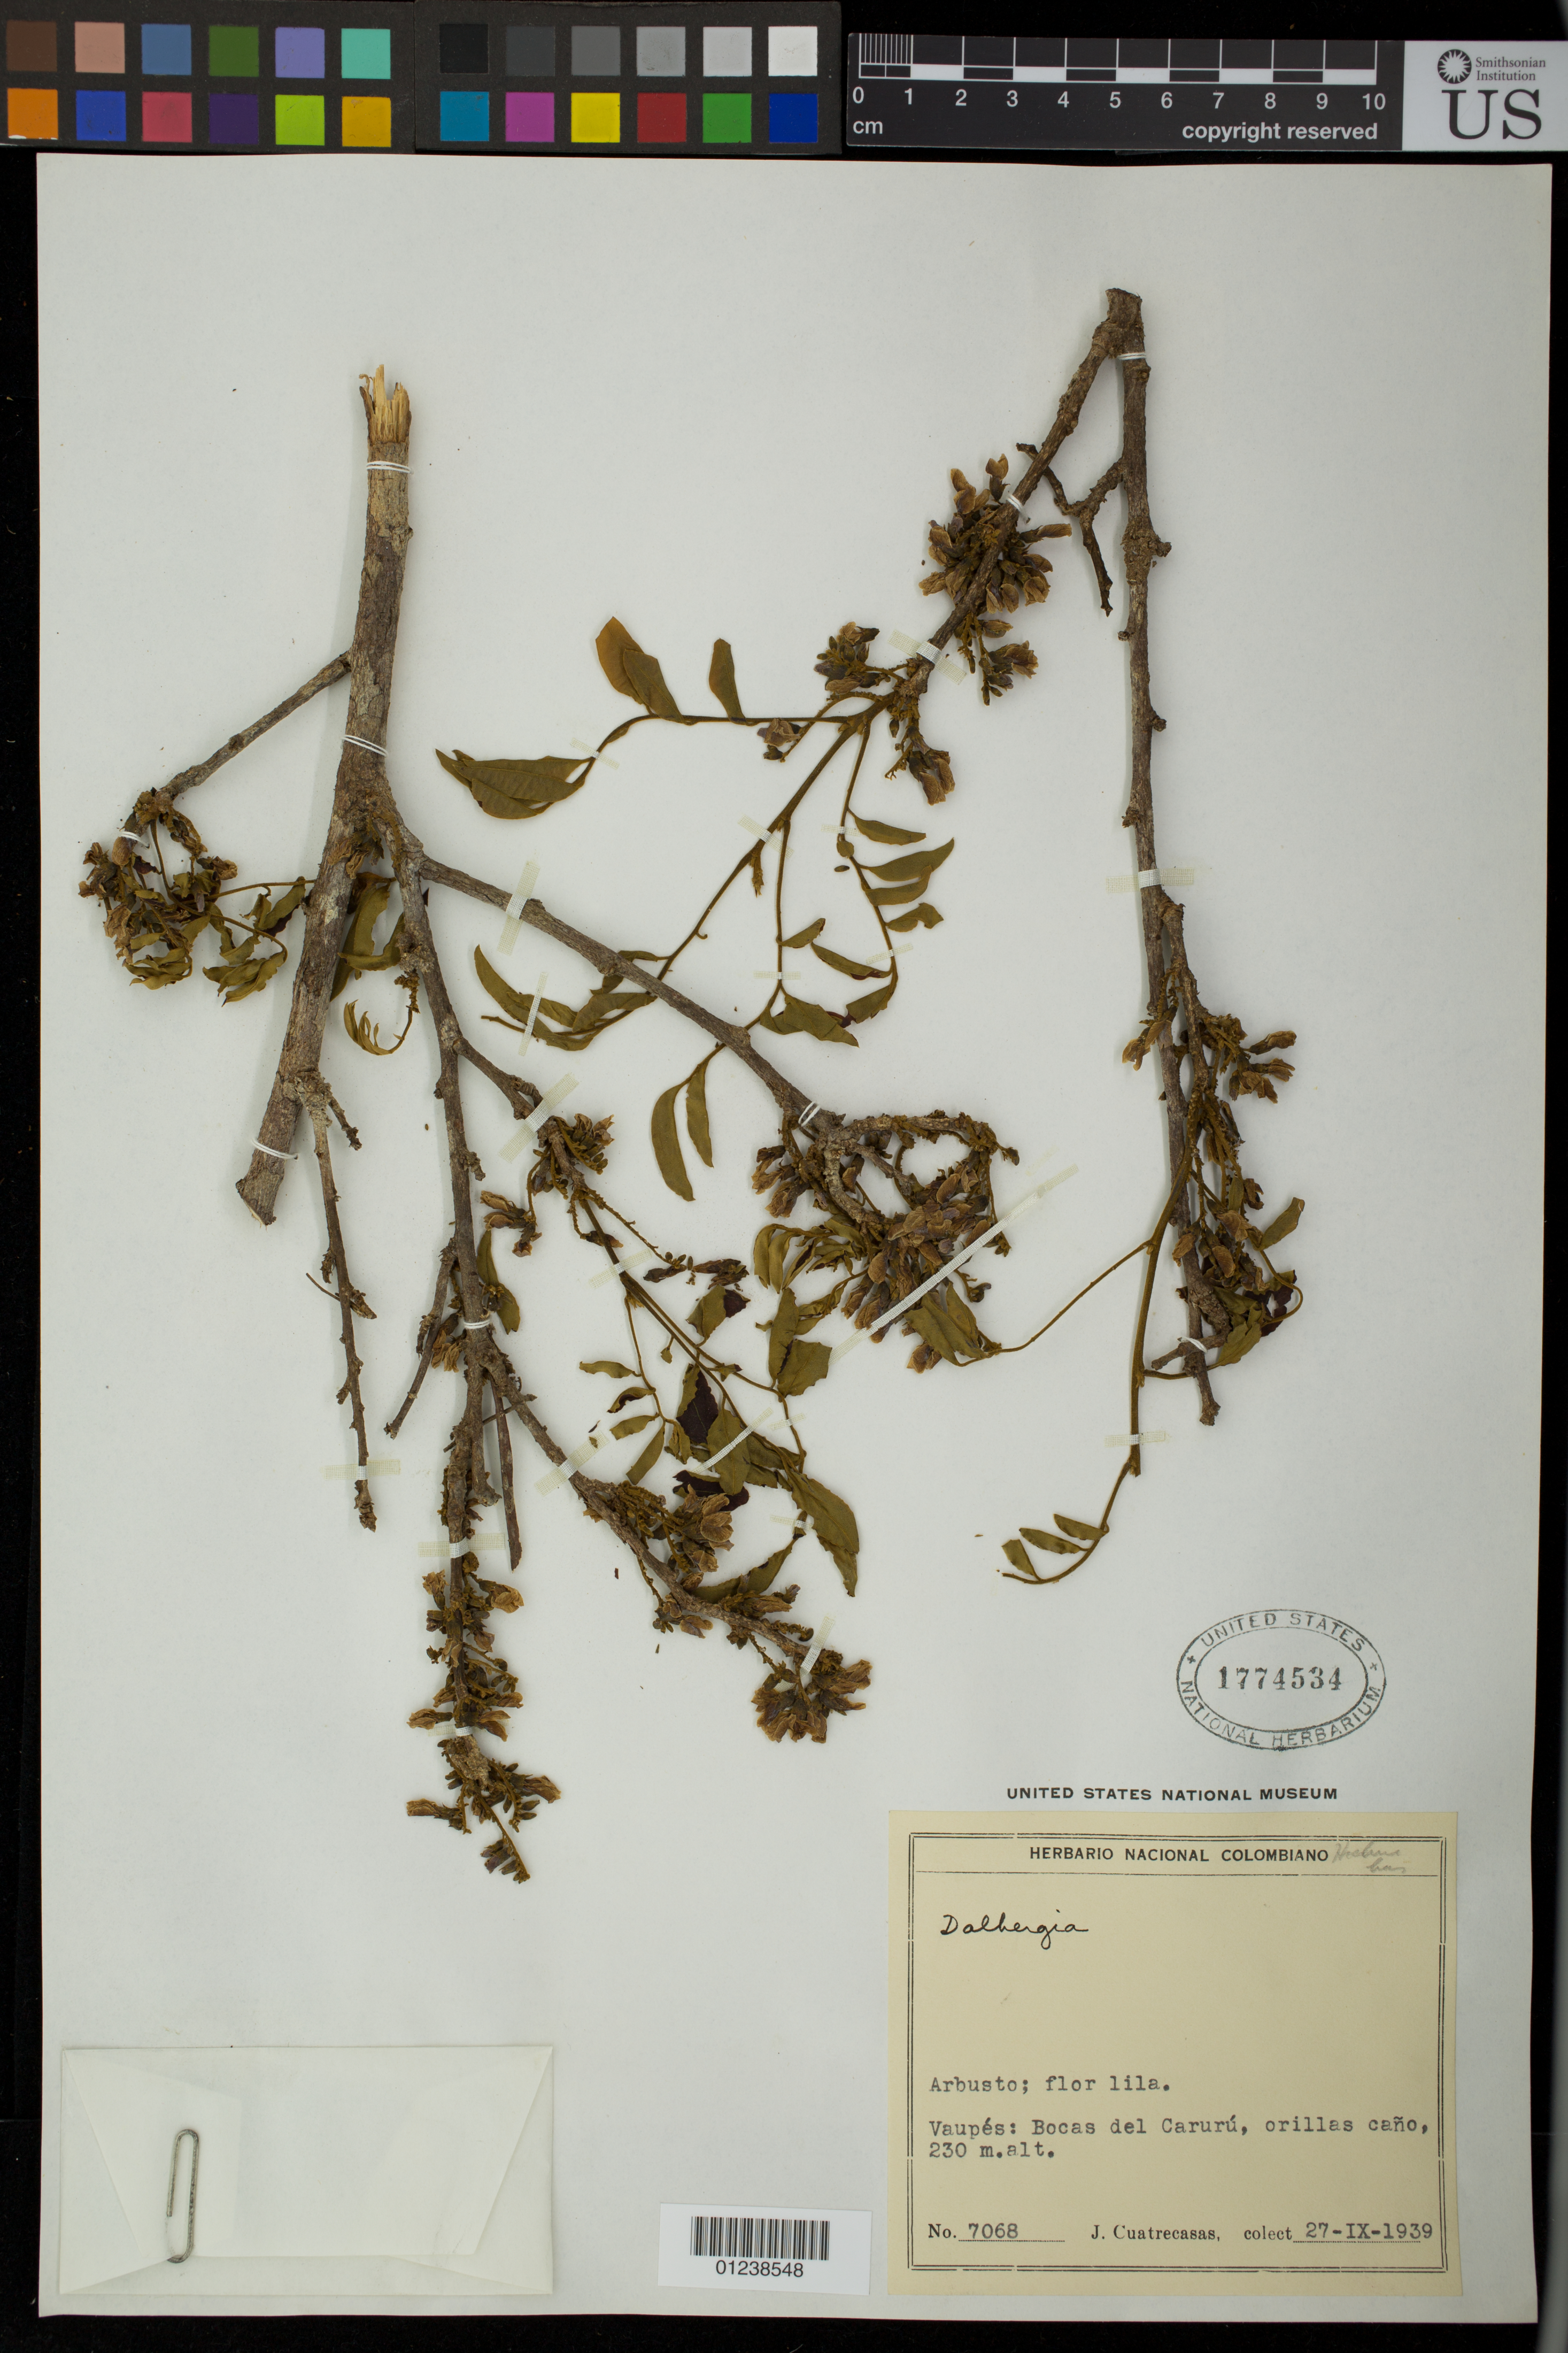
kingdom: Plantae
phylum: Tracheophyta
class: Magnoliopsida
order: Fabales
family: Fabaceae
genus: Dalbergia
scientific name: Dalbergia sp.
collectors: J. Cuatrecasas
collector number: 7068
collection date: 1939-09-27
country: Colombia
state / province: Vaupes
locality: Bocas del Caruru, orillas cano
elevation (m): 230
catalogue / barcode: US 1774534